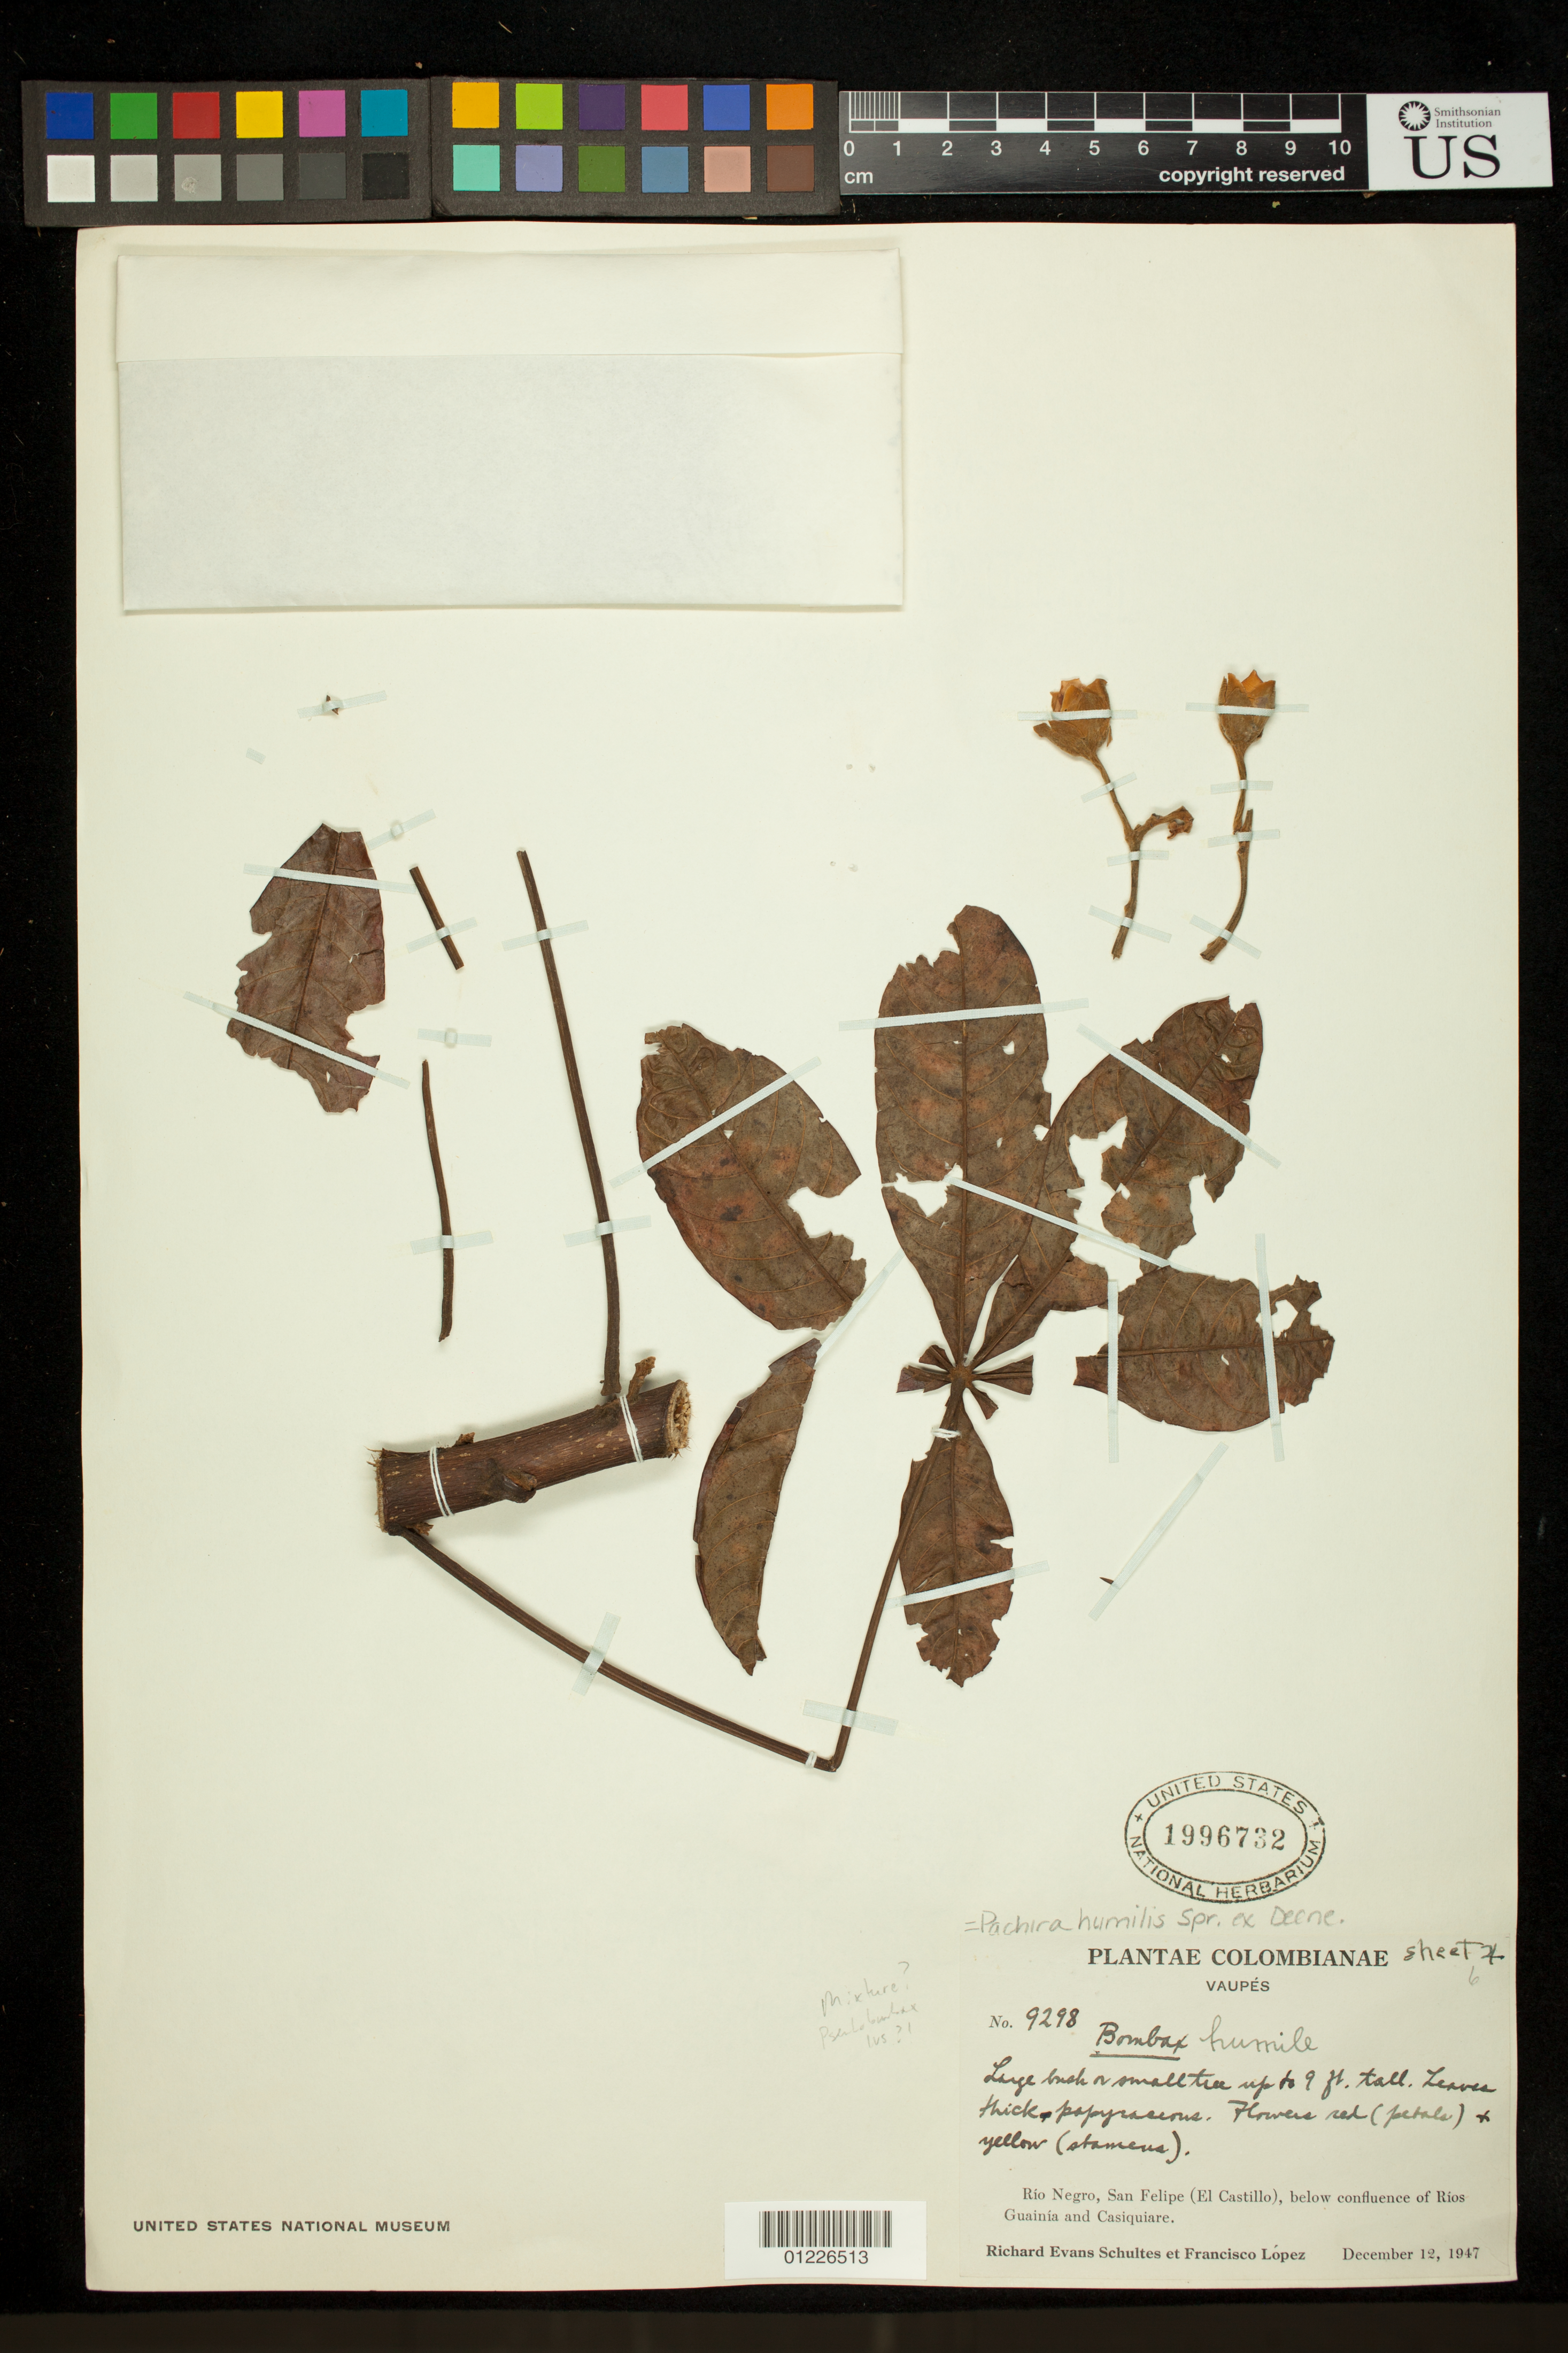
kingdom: Plantae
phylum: Tracheophyta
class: Magnoliopsida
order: Malvales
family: Cochlospermaceae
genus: Cochlospermum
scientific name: Cochlospermum orinocense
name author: (Kunth) Steud.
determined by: Carvalho Sobrinho, J. G. de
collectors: R. E. Schultes & F. Lopéz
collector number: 9298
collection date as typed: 12/12/1947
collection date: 1947-12-12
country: Colombia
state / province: Vaupés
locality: Rio Negro, San Felipe (El Casillo) below confluence of Rios Guainia and Casiquiare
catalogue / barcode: US 1996732